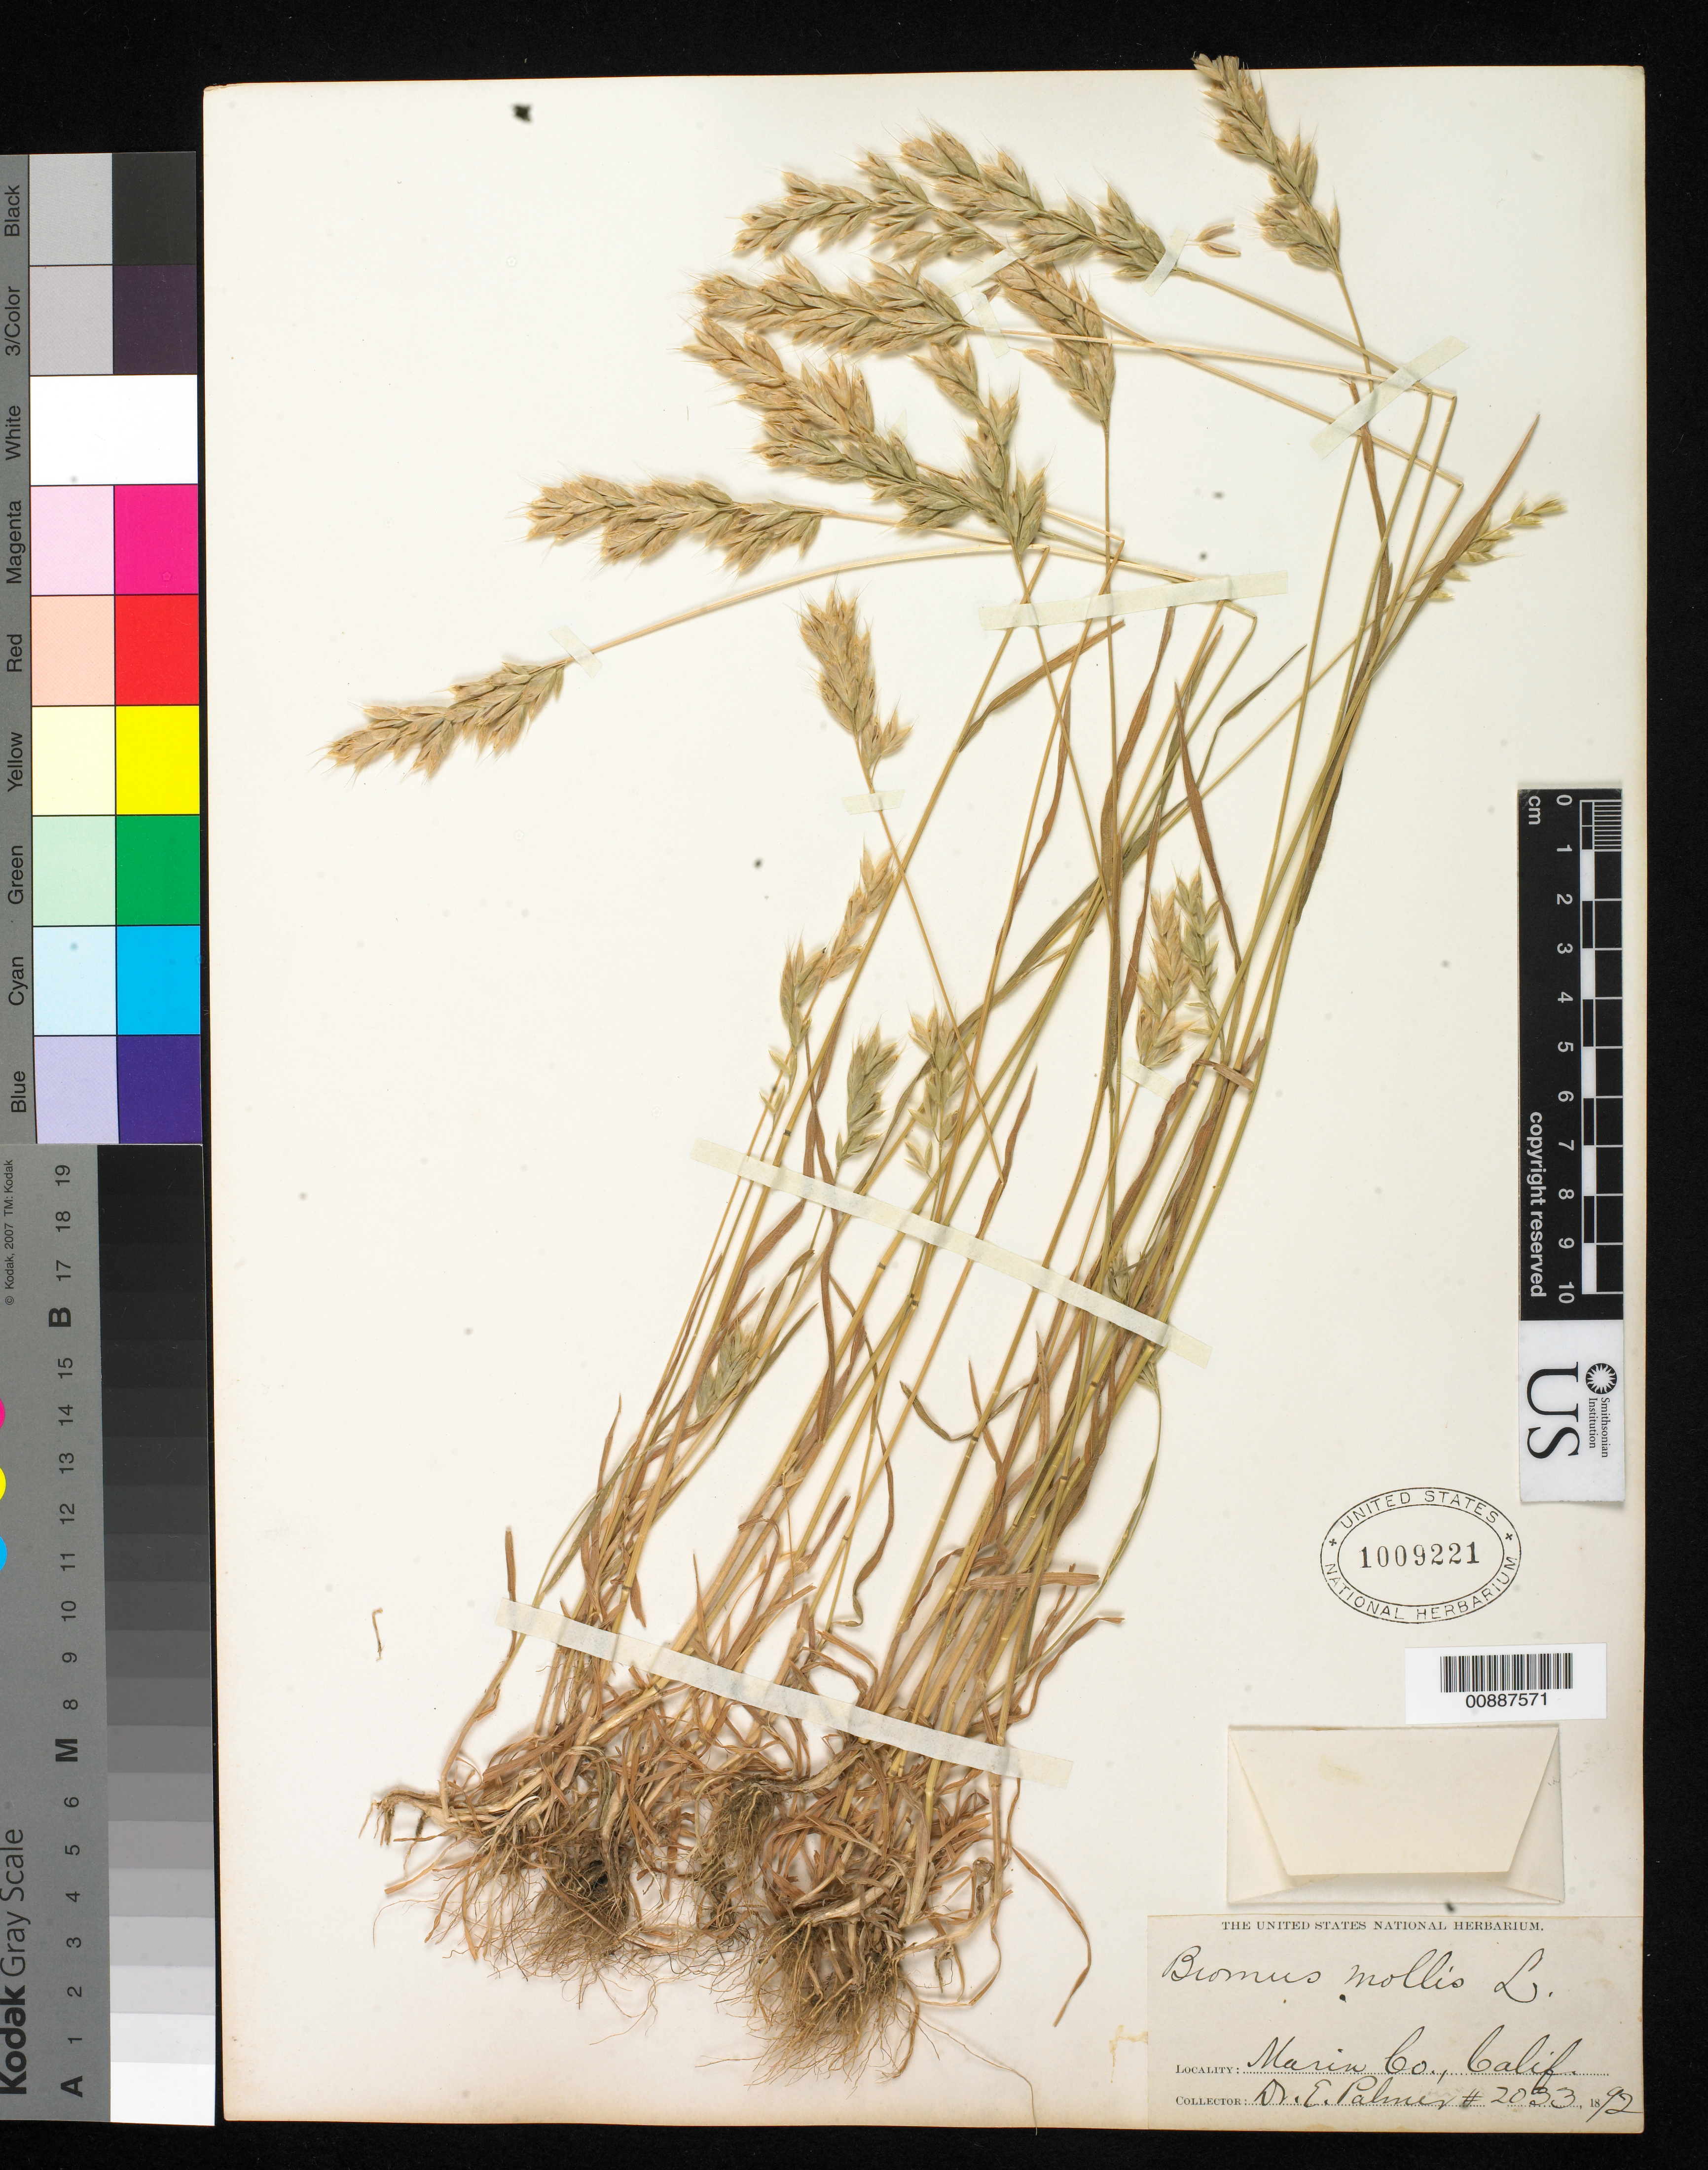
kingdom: Plantae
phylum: Tracheophyta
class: Liliopsida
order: Poales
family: Poaceae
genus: Bromus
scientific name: Bromus hordeaceus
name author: L.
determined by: Poaceae Reorganization Project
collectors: E. Palmer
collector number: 2033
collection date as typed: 1892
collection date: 1892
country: United States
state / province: California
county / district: Marin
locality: Marin County, California.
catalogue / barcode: US 1009221